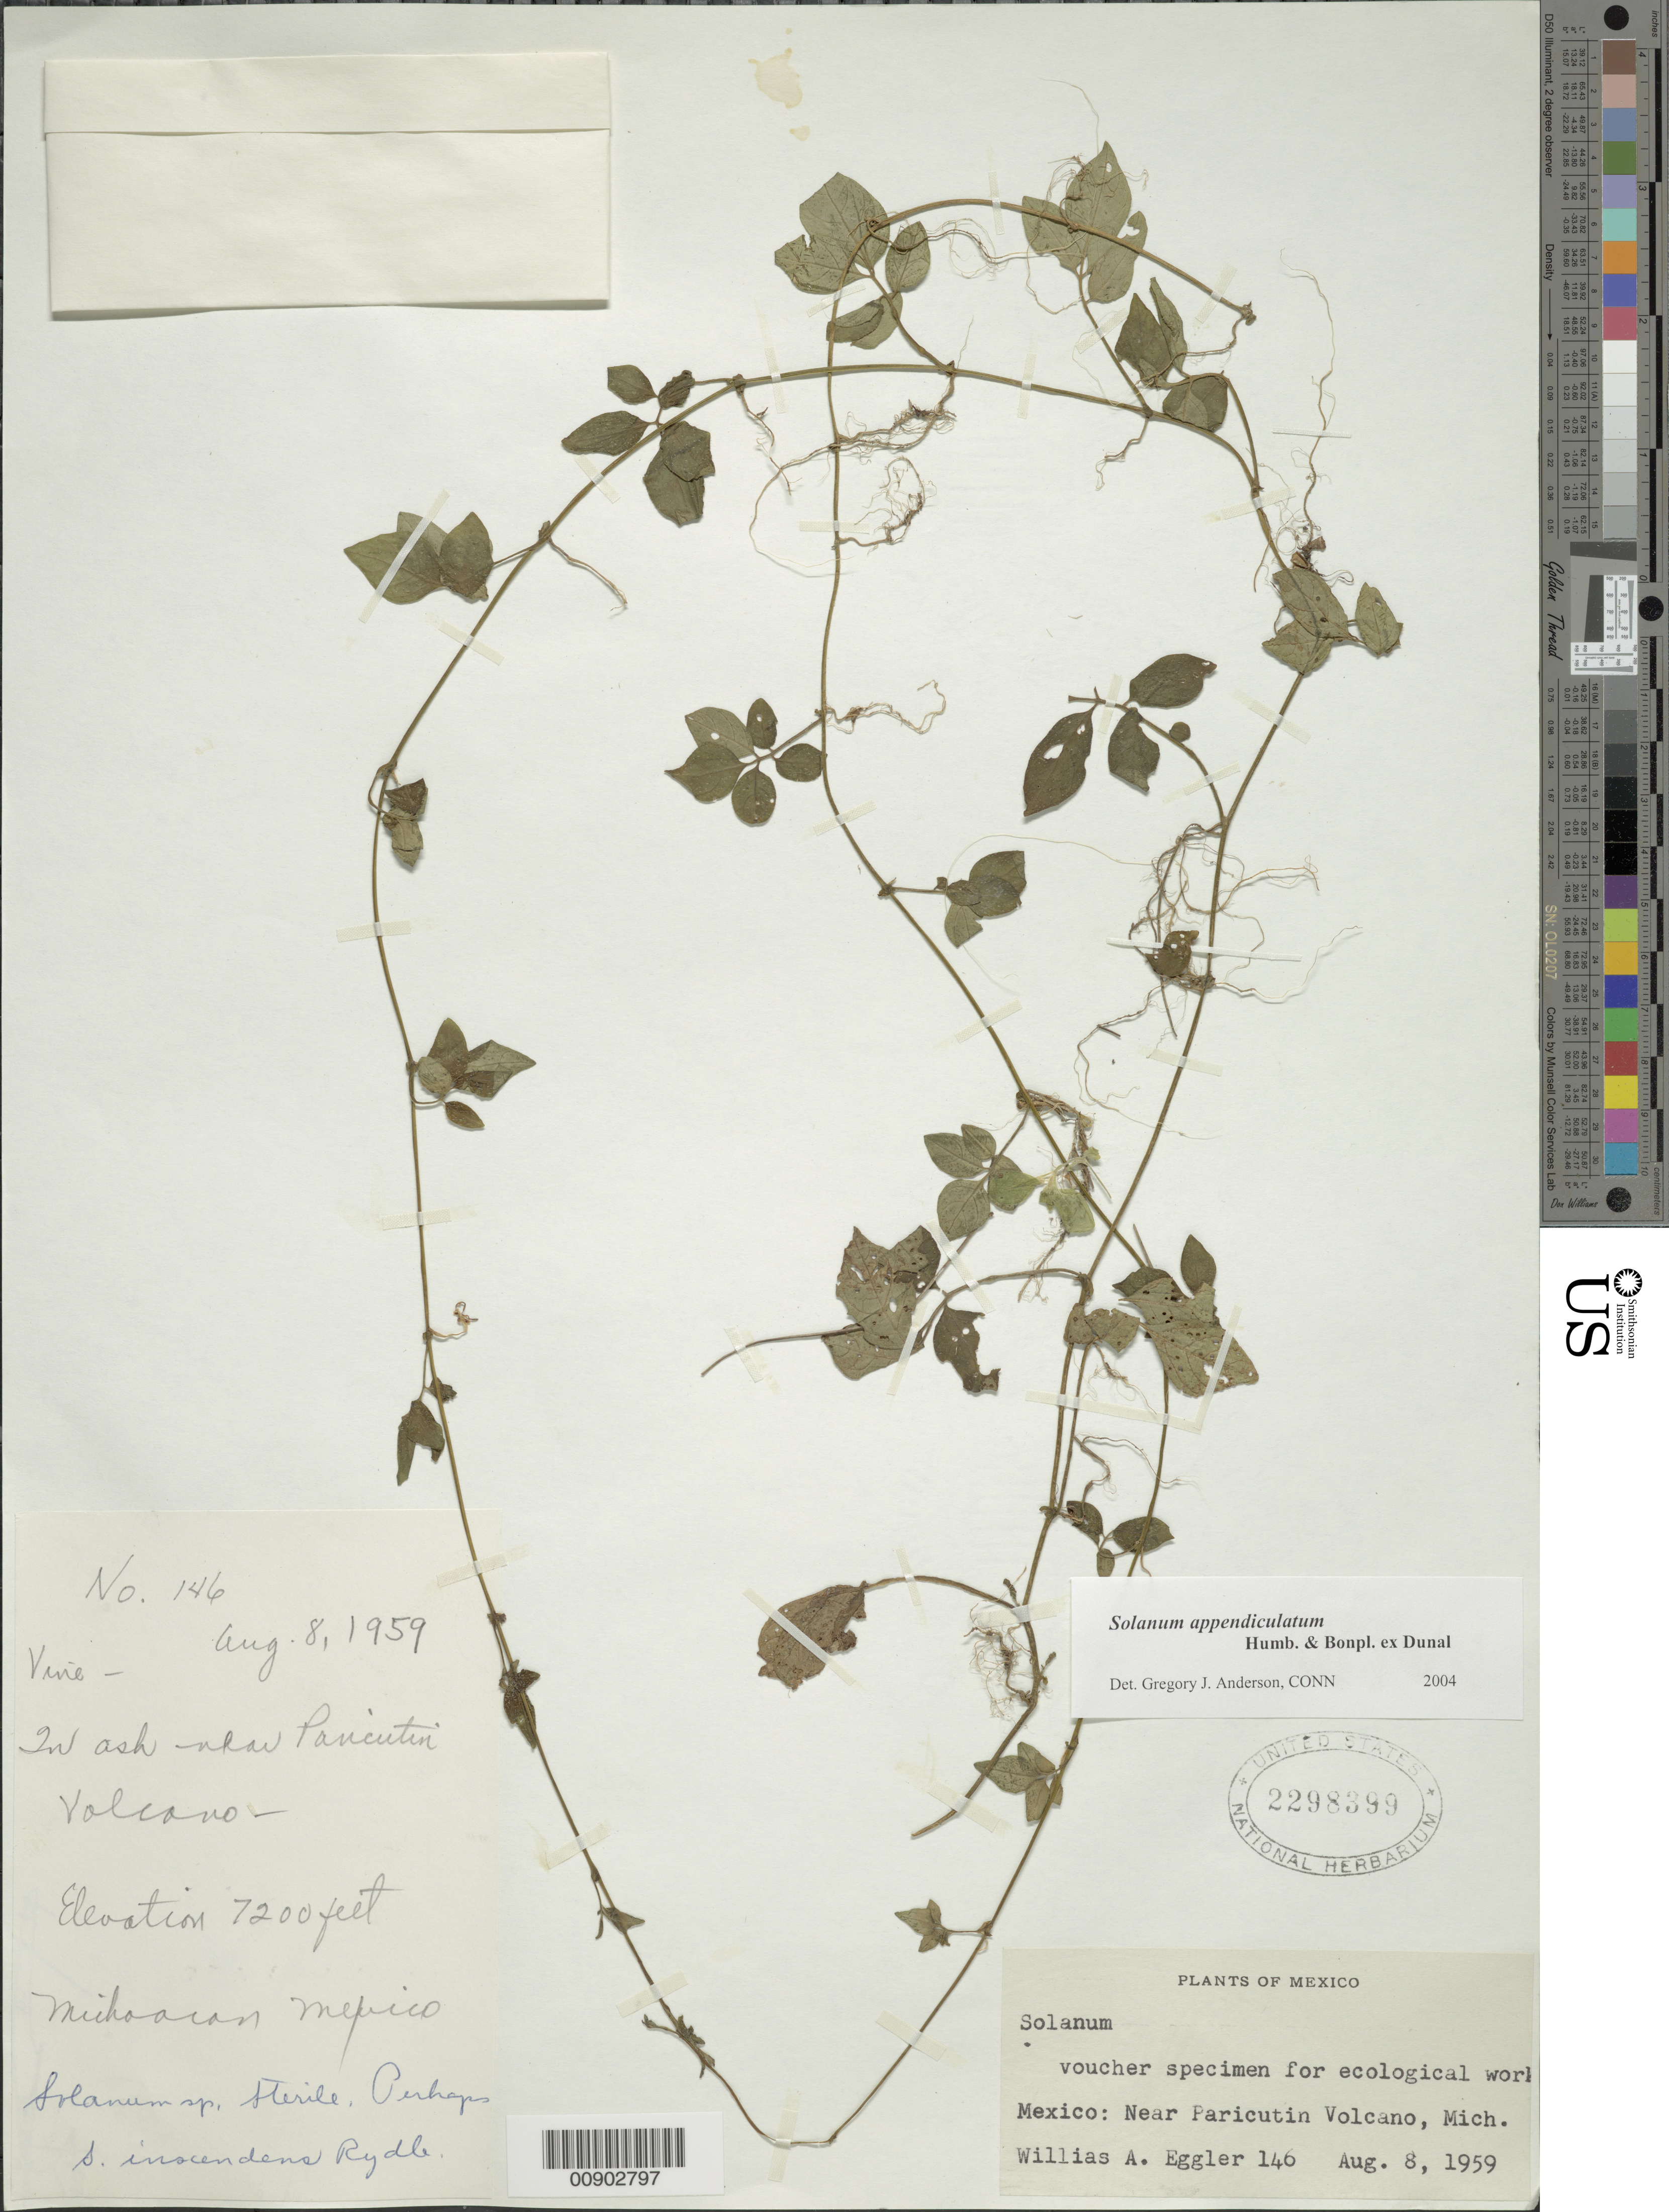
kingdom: Plantae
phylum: Tracheophyta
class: Magnoliopsida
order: Solanales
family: Solanaceae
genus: Solanum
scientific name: Solanum appendiculatum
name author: Humb. & Bonpl. ex Dunal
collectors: W. A. Eggler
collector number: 146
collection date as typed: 08 Aug 1959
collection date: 1959-08-08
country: Mexico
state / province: Michoacán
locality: Near Paracutín Volcano, Michoacán.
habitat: In ash.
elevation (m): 2195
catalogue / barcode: US 2298399